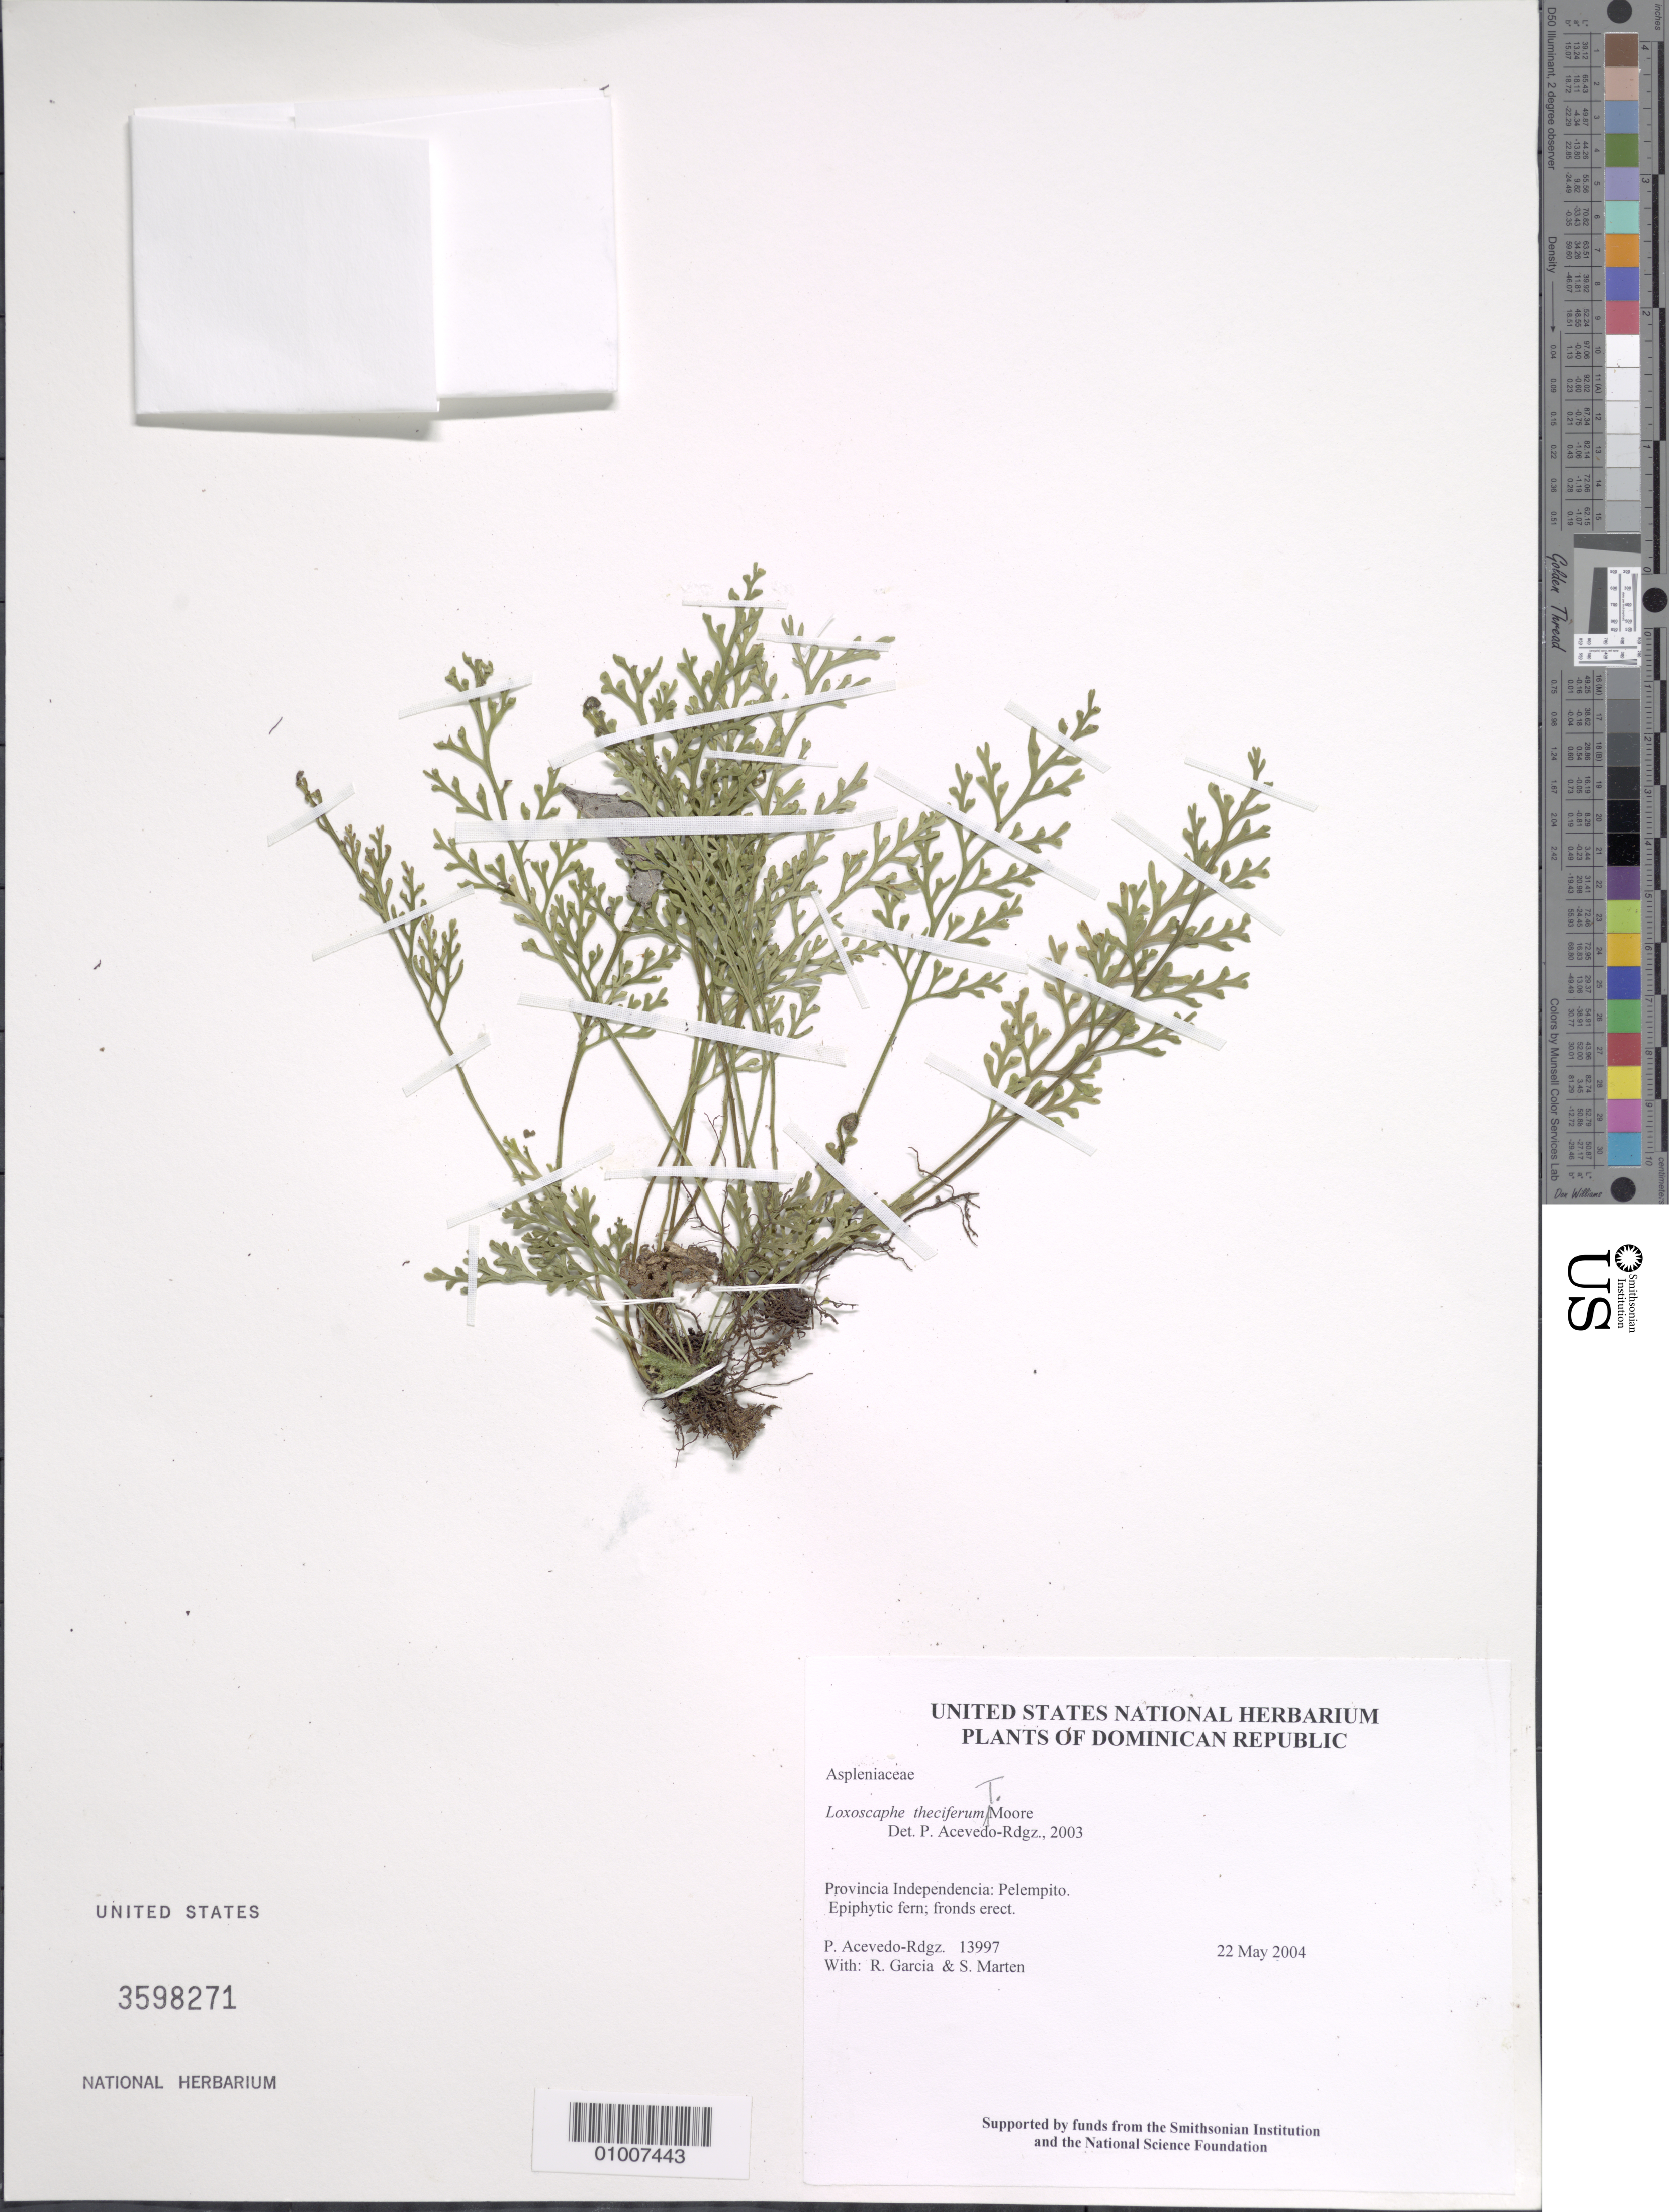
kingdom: Plantae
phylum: Tracheophyta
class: Polypodiopsida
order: Polypodiales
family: Aspleniaceae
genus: Asplenium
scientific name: Asplenium theciferum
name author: (Kunth) Mett.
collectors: P. Acevedo-Rodr., R. G. García & S. Marten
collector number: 13997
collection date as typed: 22 May 2004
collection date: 2004-05-22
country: Dominican Republic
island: Hispaniola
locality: Provincia Independencia: Pelempito.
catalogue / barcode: US 3598271